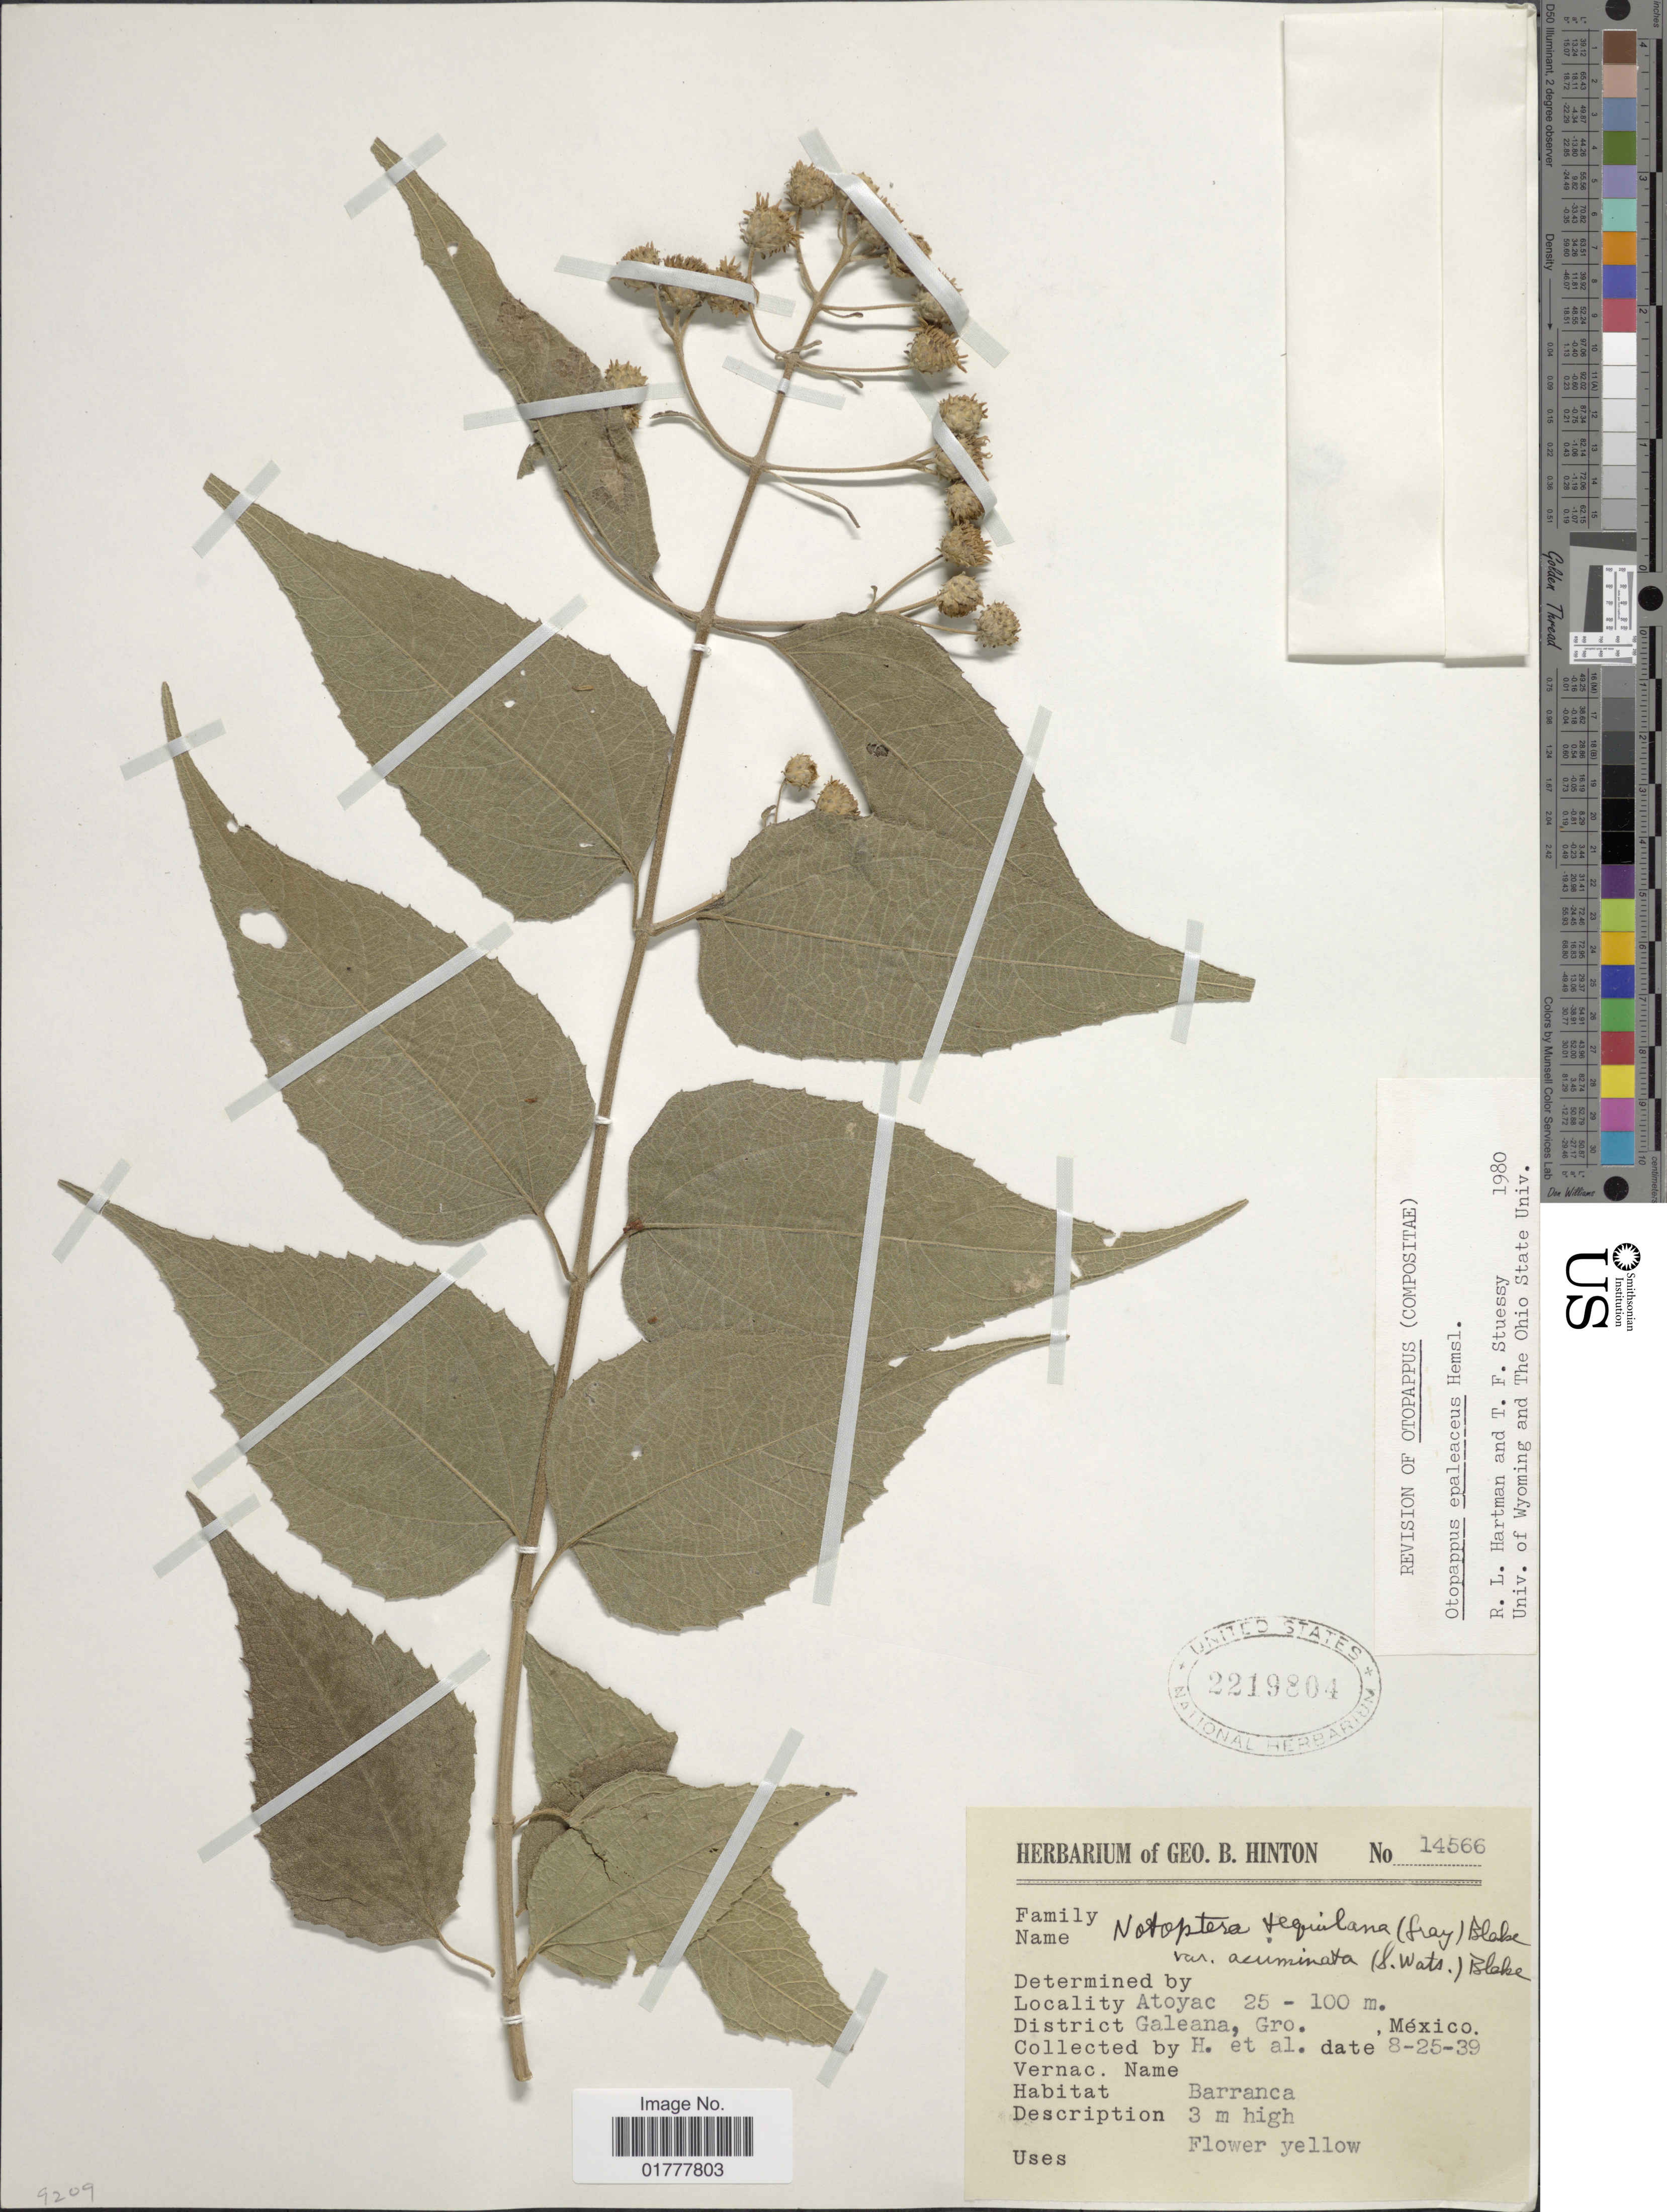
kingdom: Plantae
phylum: Tracheophyta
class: Magnoliopsida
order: Asterales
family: Asteraceae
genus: Otopappus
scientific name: Otopappus epaleaceus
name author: Hemsl.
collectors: G. B. Hinton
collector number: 14566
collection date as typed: Transcribed d/m/y: 25/8/39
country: Mexico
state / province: Guerrero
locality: Atoyac, Galeana, Gro. Mexico.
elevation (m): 25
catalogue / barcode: US 2219804